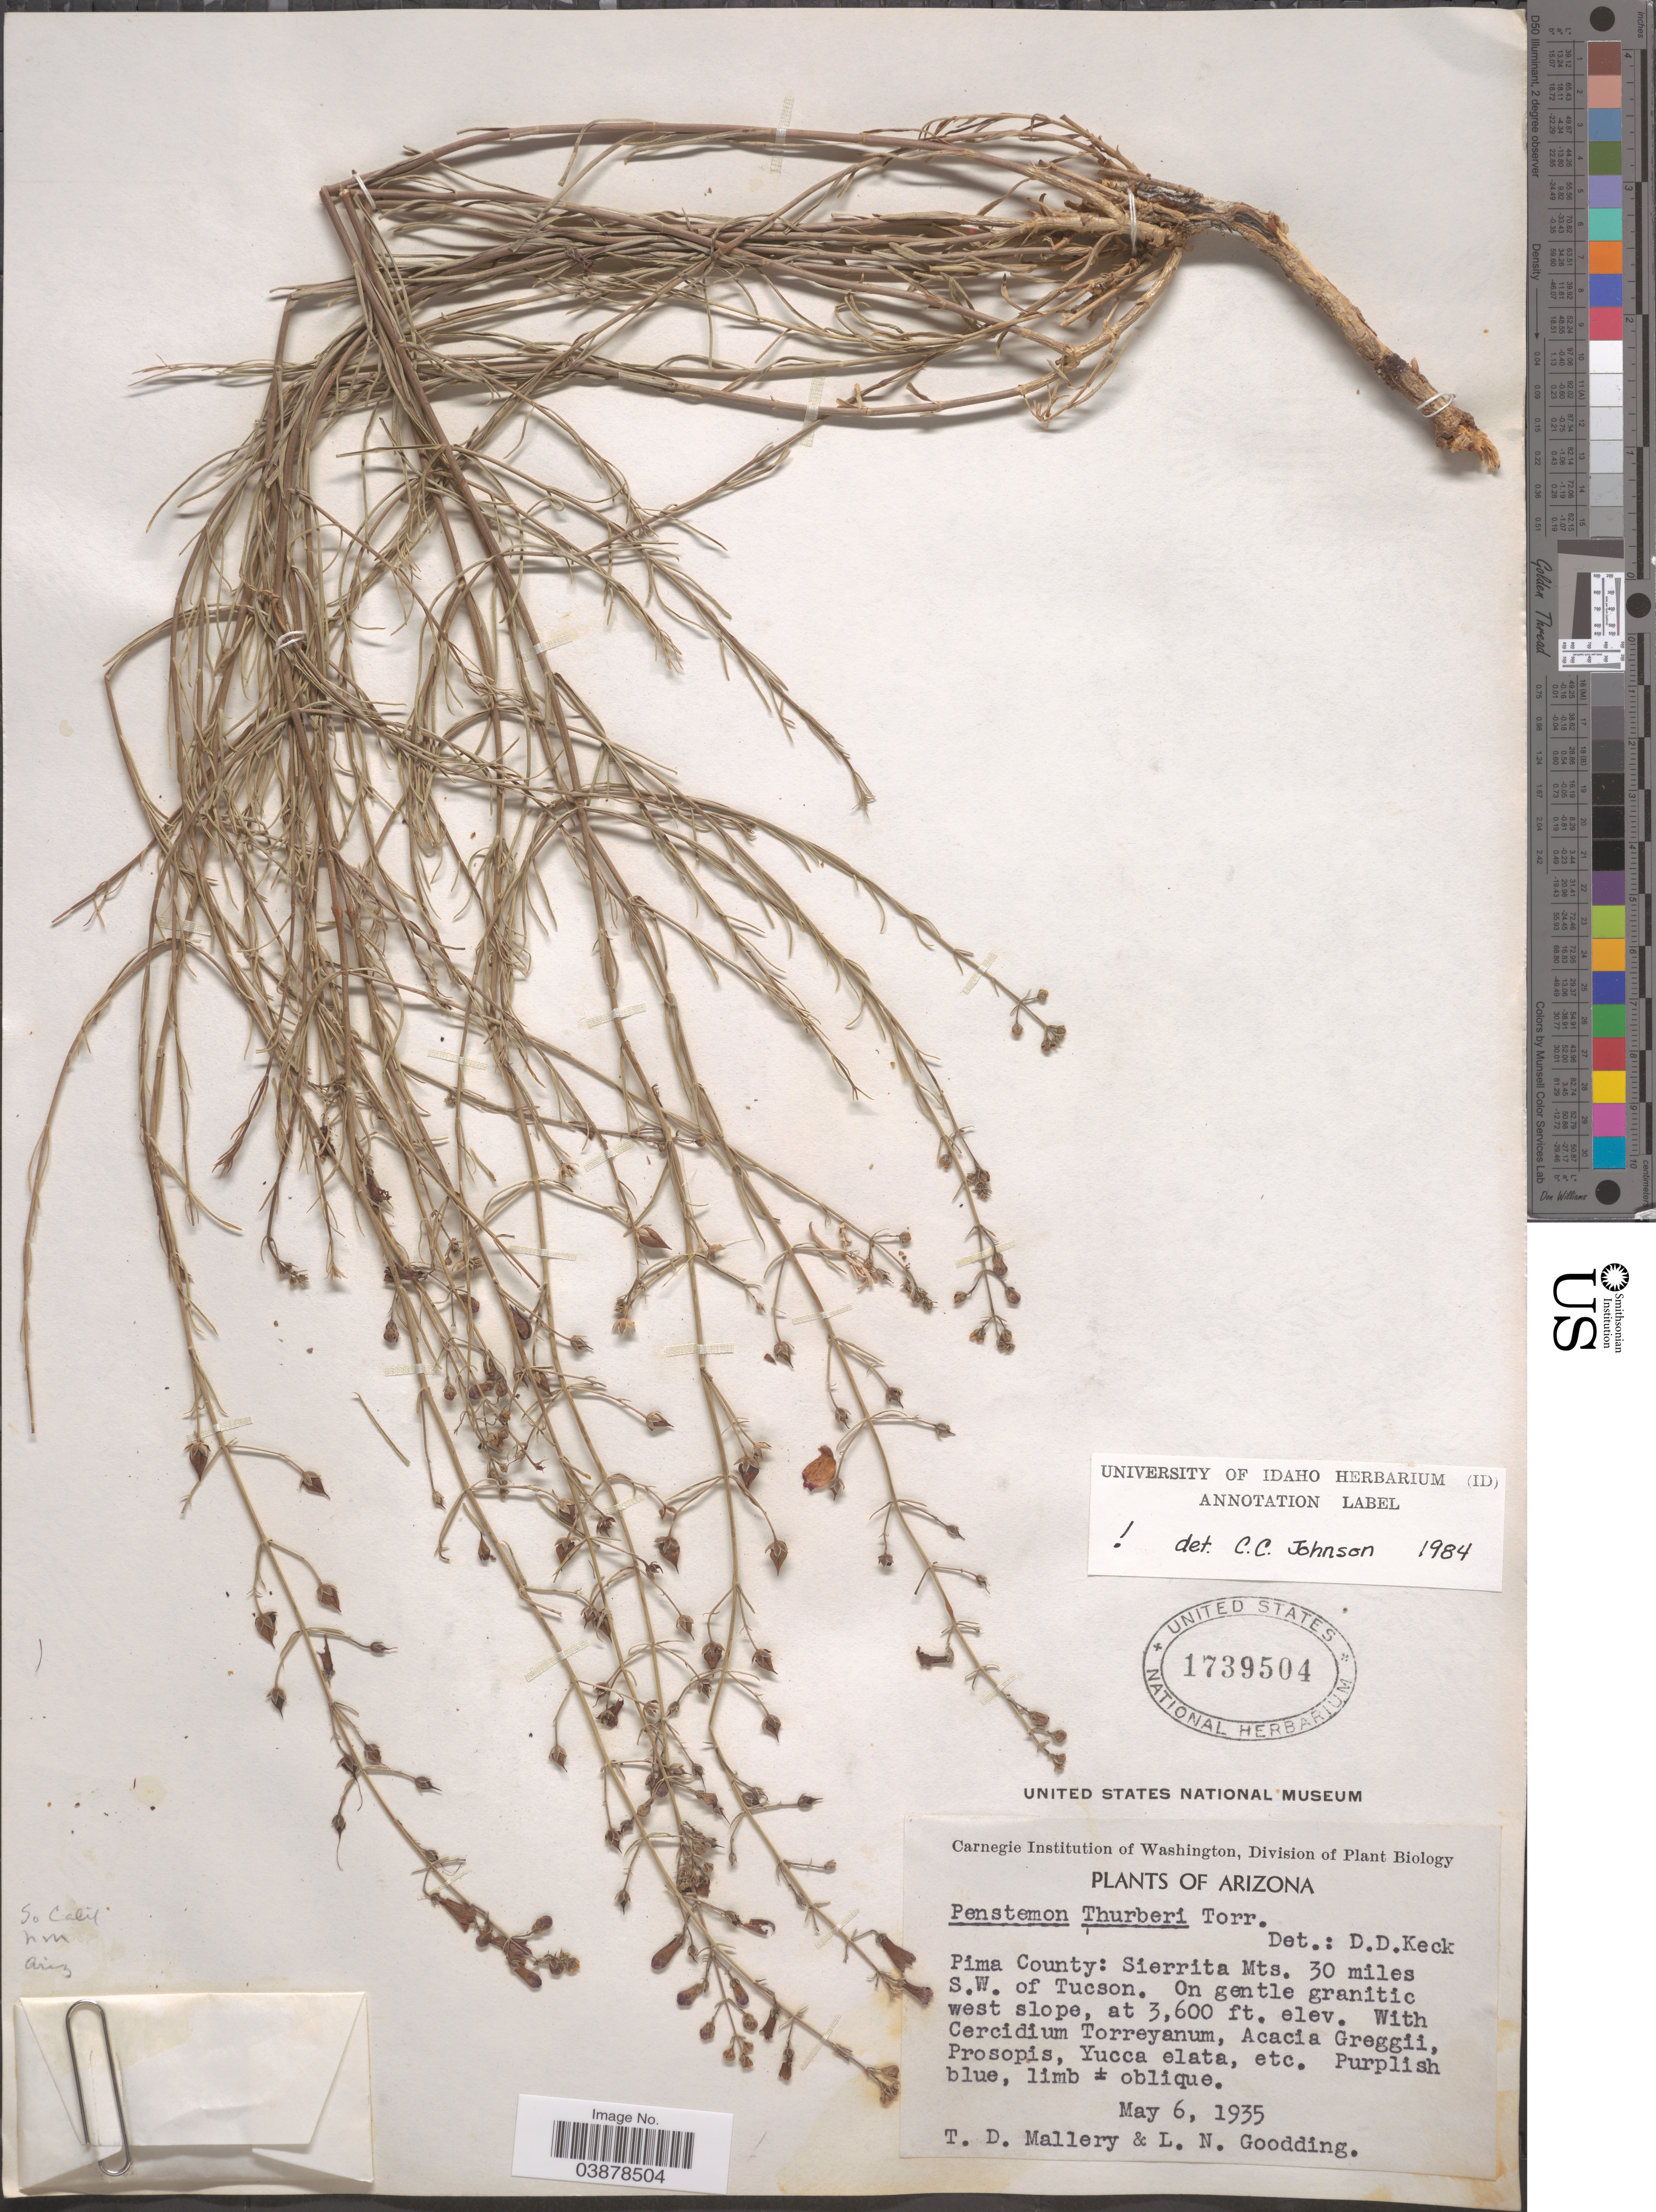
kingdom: Plantae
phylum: Tracheophyta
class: Magnoliopsida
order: Lamiales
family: Plantaginaceae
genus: Penstemon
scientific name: Penstemon thurberi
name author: Torr.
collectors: T. Mallery & L. N. Goodding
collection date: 1935-05-06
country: United States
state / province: Arizona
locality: Pima County: Sierrita Mts. 30 miles S.W. of Tucson. On gentle granitic west slope.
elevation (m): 1097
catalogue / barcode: US 1739504